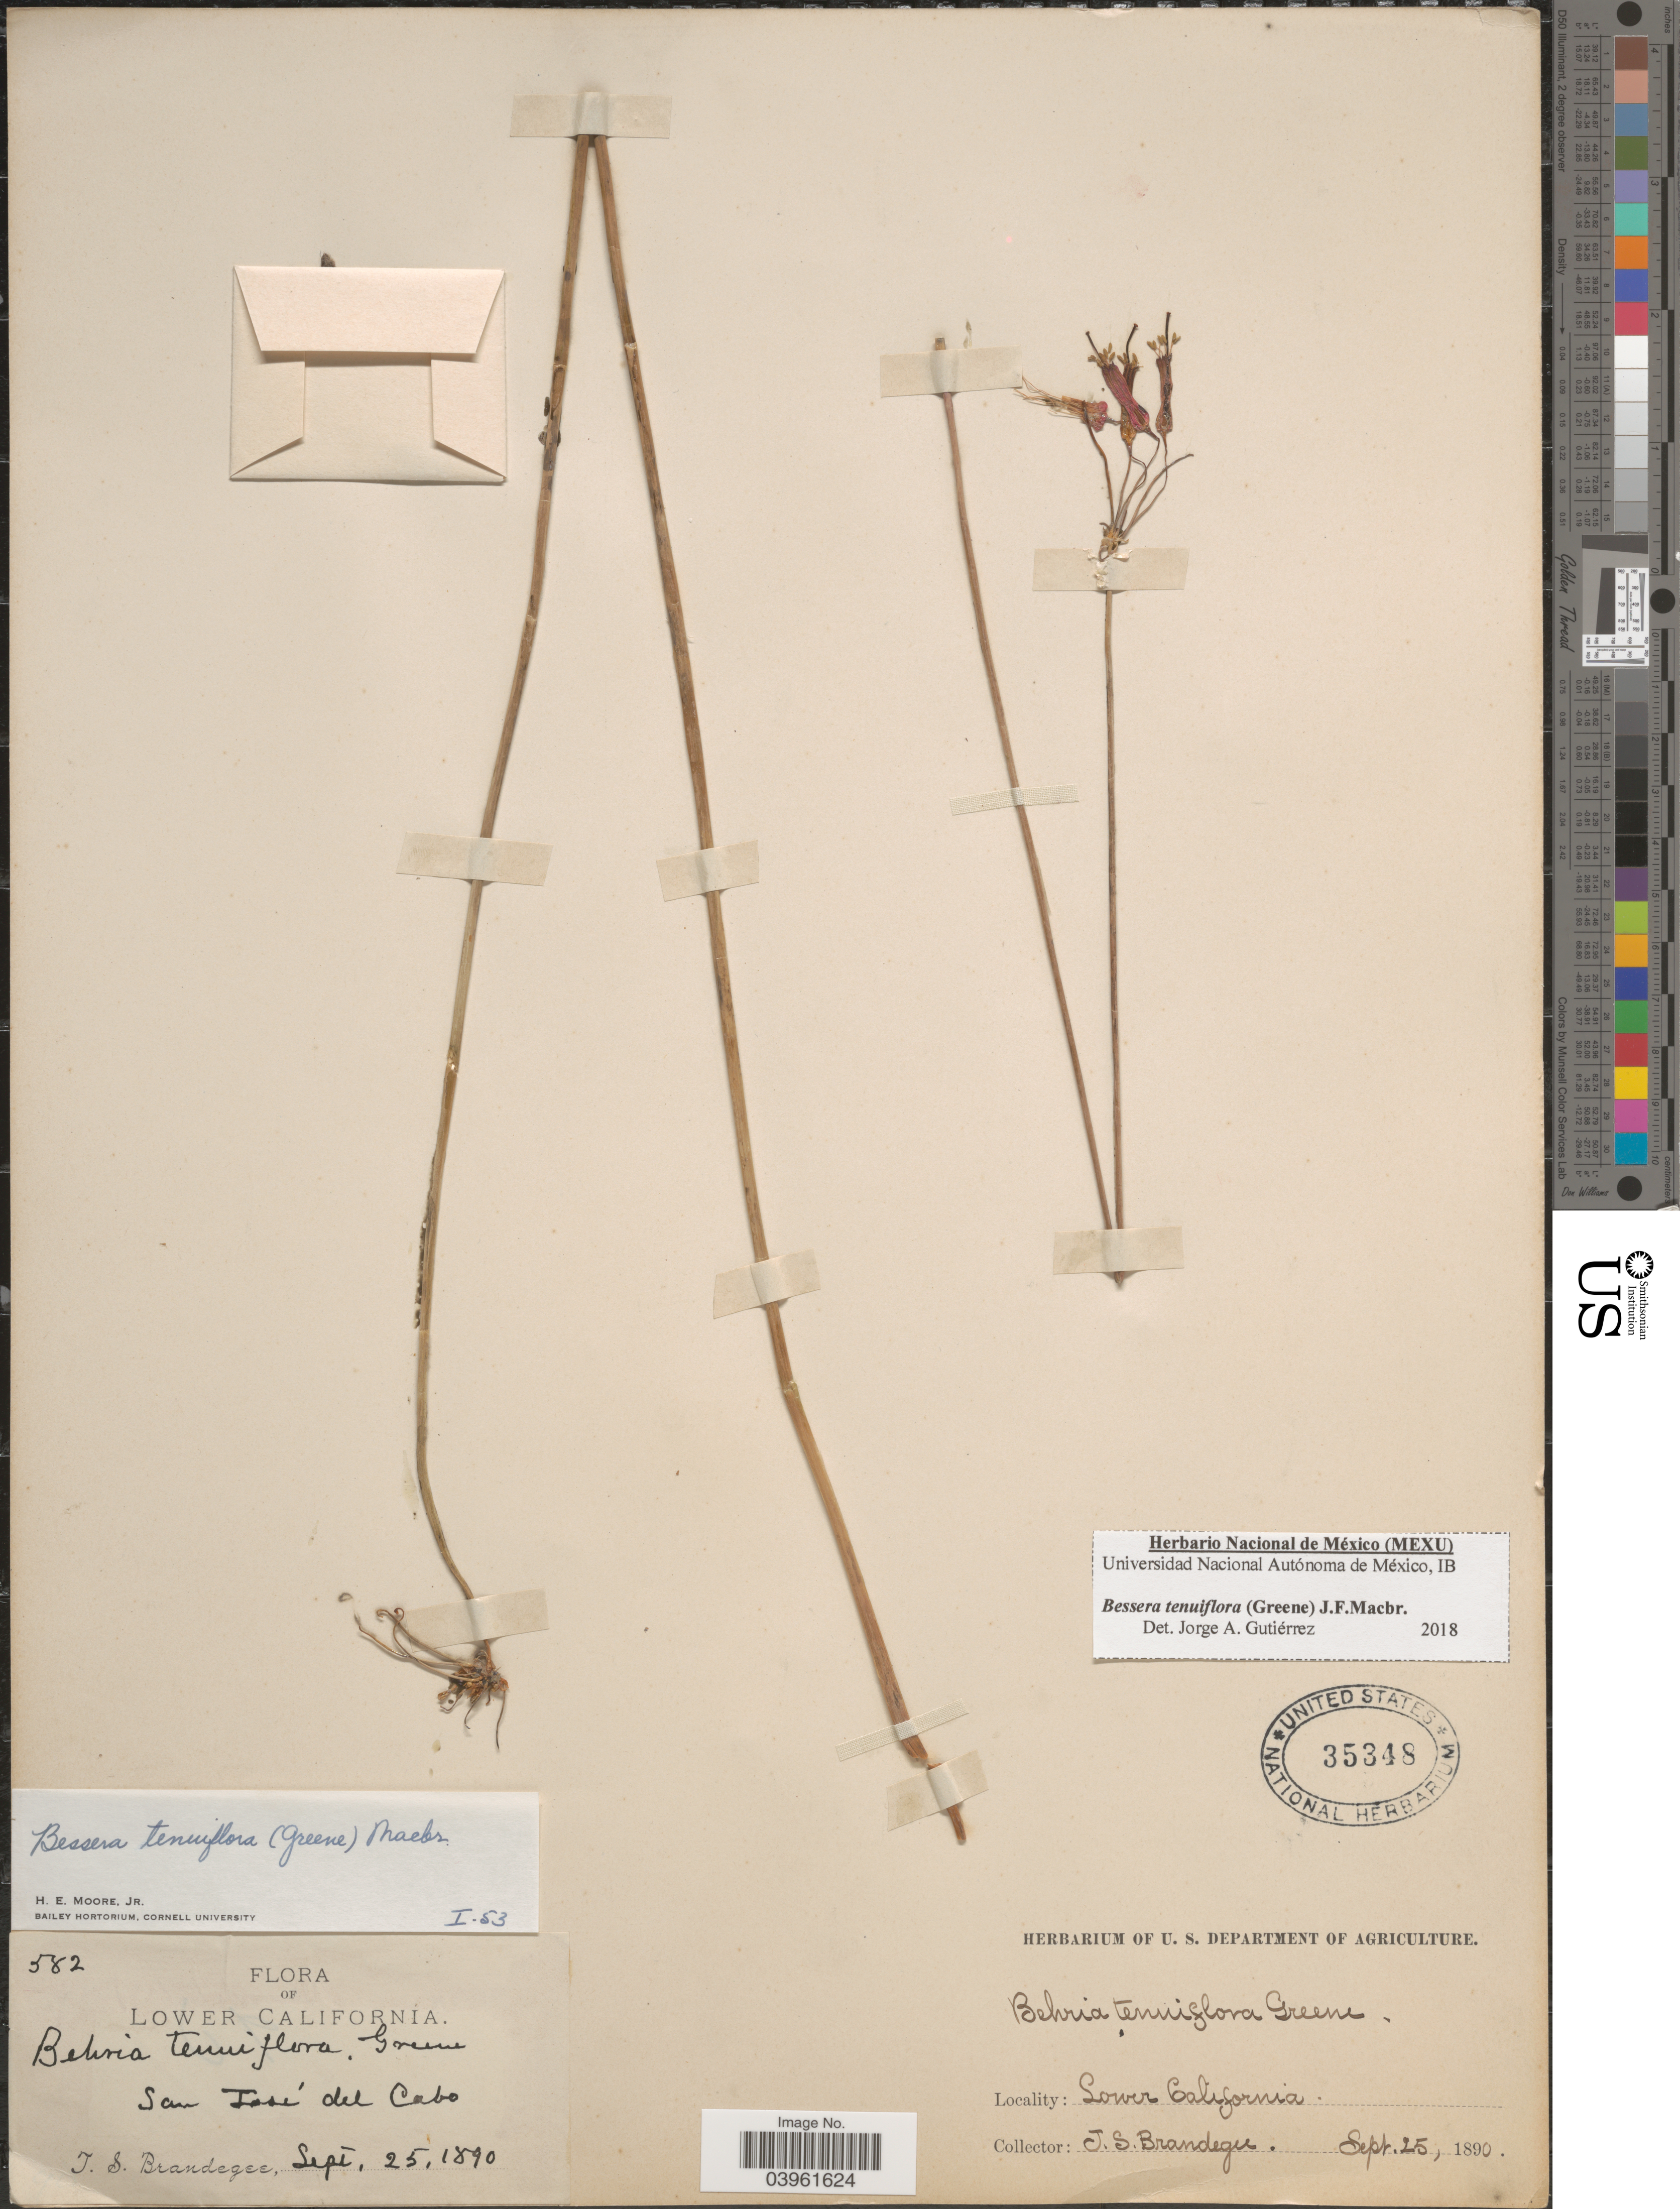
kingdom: Plantae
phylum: Tracheophyta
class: Liliopsida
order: Asparagales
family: Asparagaceae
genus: Bessera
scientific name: Bessera tenuiflora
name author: (Greene) J.F. Macbr.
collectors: J. S. Brandegee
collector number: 582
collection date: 1890-09-25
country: Mexico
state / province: Baja California Sur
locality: Lower California. San José del Cabo.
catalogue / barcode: US 35348